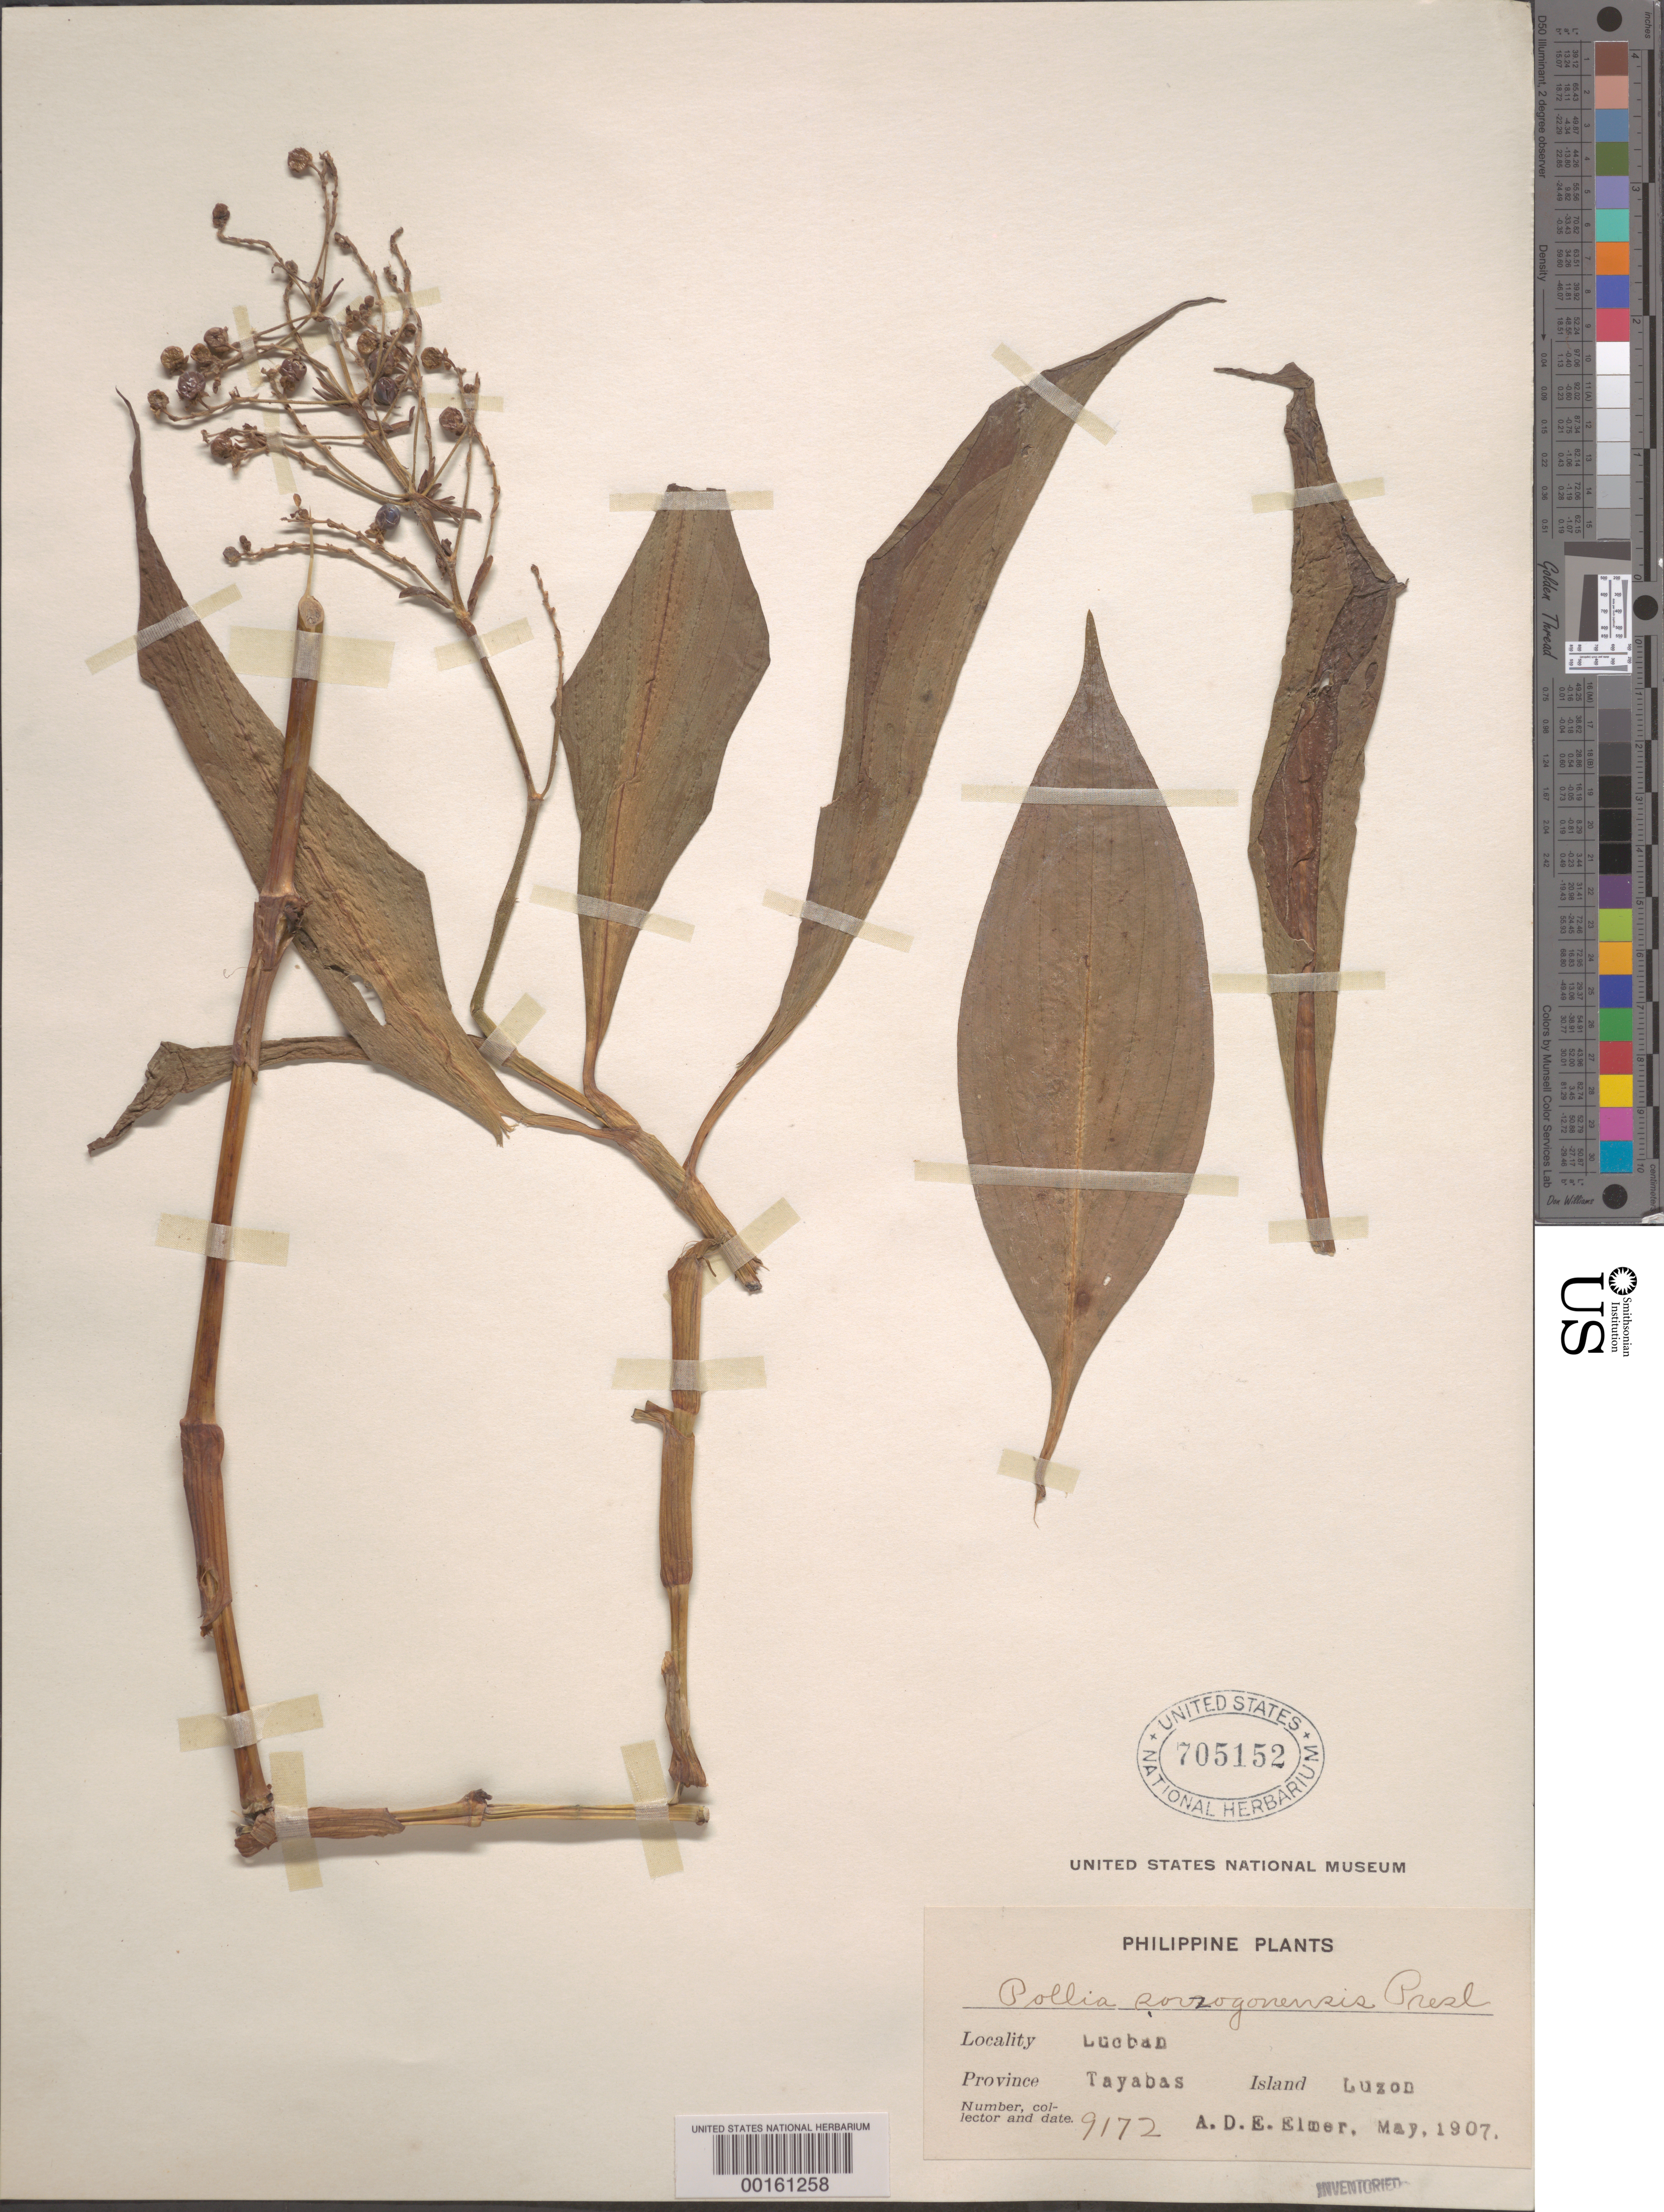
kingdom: Plantae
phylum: Tracheophyta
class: Liliopsida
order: Commelinales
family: Commelinaceae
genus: Pollia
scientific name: Pollia secundiflora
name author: (Blume) Bakh. f.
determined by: Strong, Mark T., (BOT), Smithsonian Institution - National Museum of Natural History (UNITED STATES)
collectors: A. D. E. Elmer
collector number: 9172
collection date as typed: May 1907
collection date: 1907-05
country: Philippines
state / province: Calabarzon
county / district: Quezon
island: Luzon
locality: Lucban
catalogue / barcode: US 705152